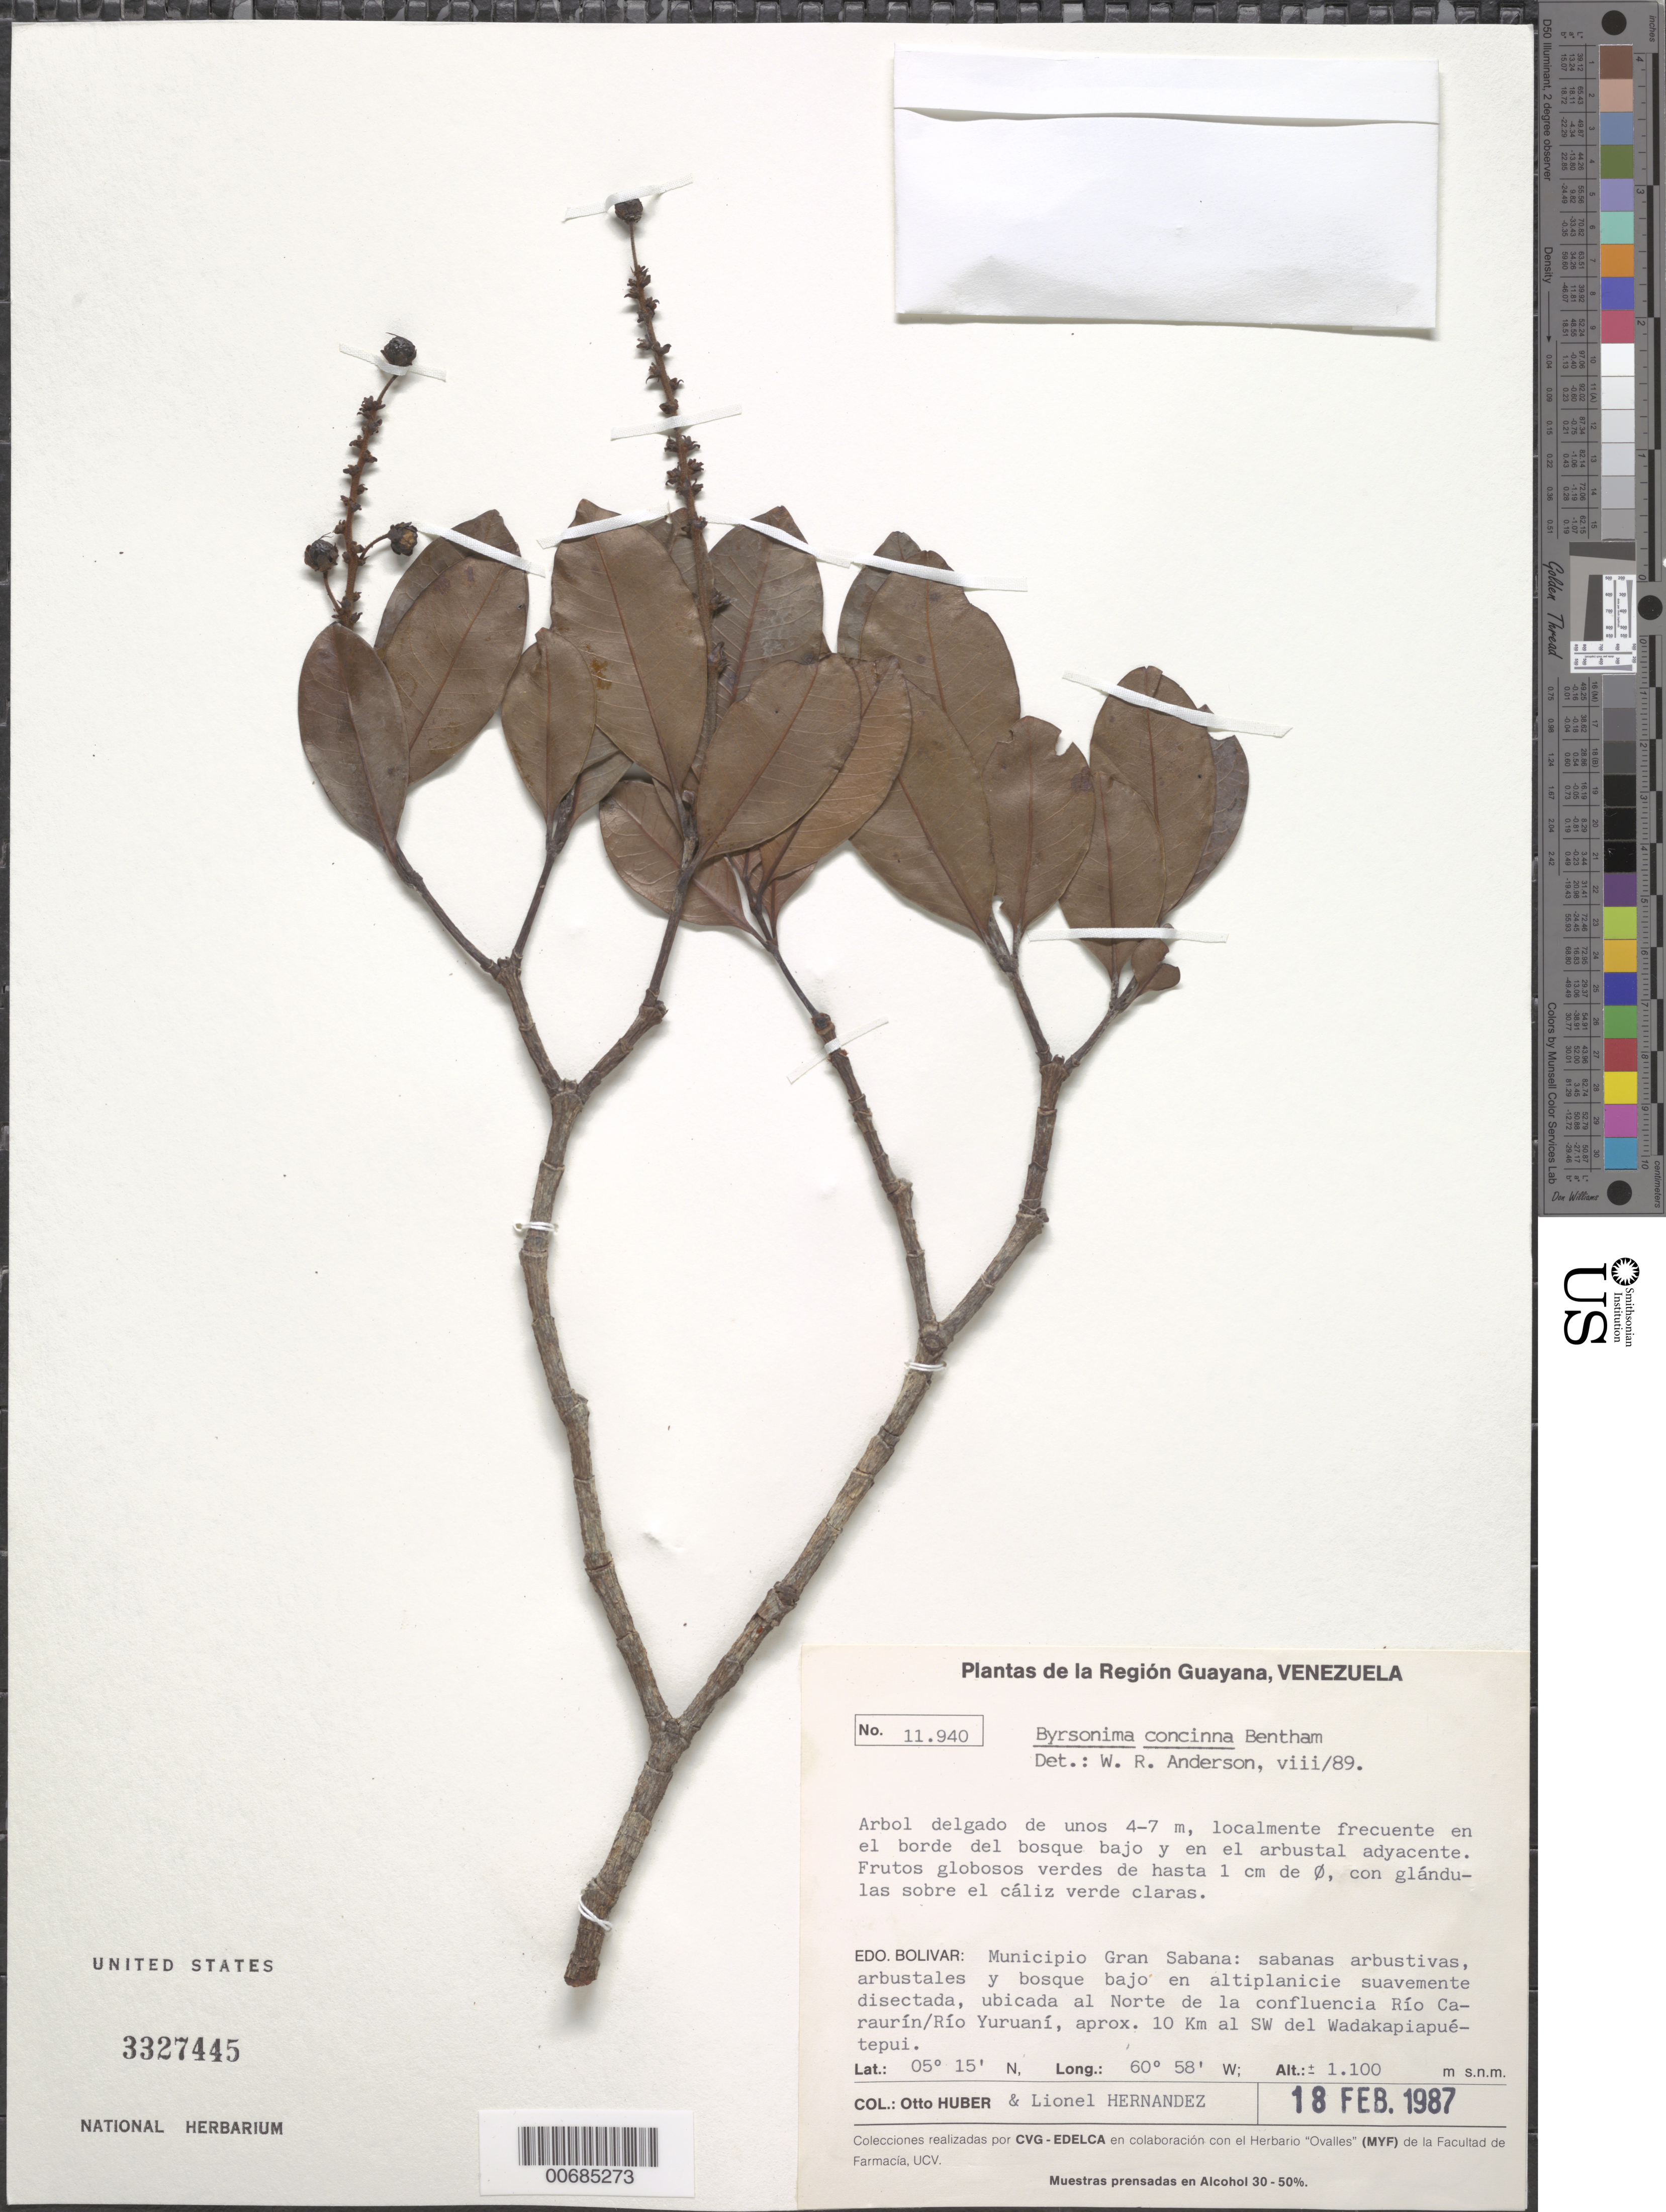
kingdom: Plantae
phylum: Tracheophyta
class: Magnoliopsida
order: Malpighiales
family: Malpighiaceae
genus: Byrsonima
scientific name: Byrsonima concinna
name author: Benth.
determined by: Anderson, W. R., (MICH), University of Michigan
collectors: O. Huber & L. Hernández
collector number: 11940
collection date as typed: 18-Feb-87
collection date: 1987-02-18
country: Venezuela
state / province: Bolívar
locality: Mun. Gran Sabana, N de la confluencia Río Caruarín/Río Yuruaní, approx. 10 km SW Wadakapiapué-tepuí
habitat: Borde del bosque bajo y en el arbustal adyacente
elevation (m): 1100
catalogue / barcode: US 3327445